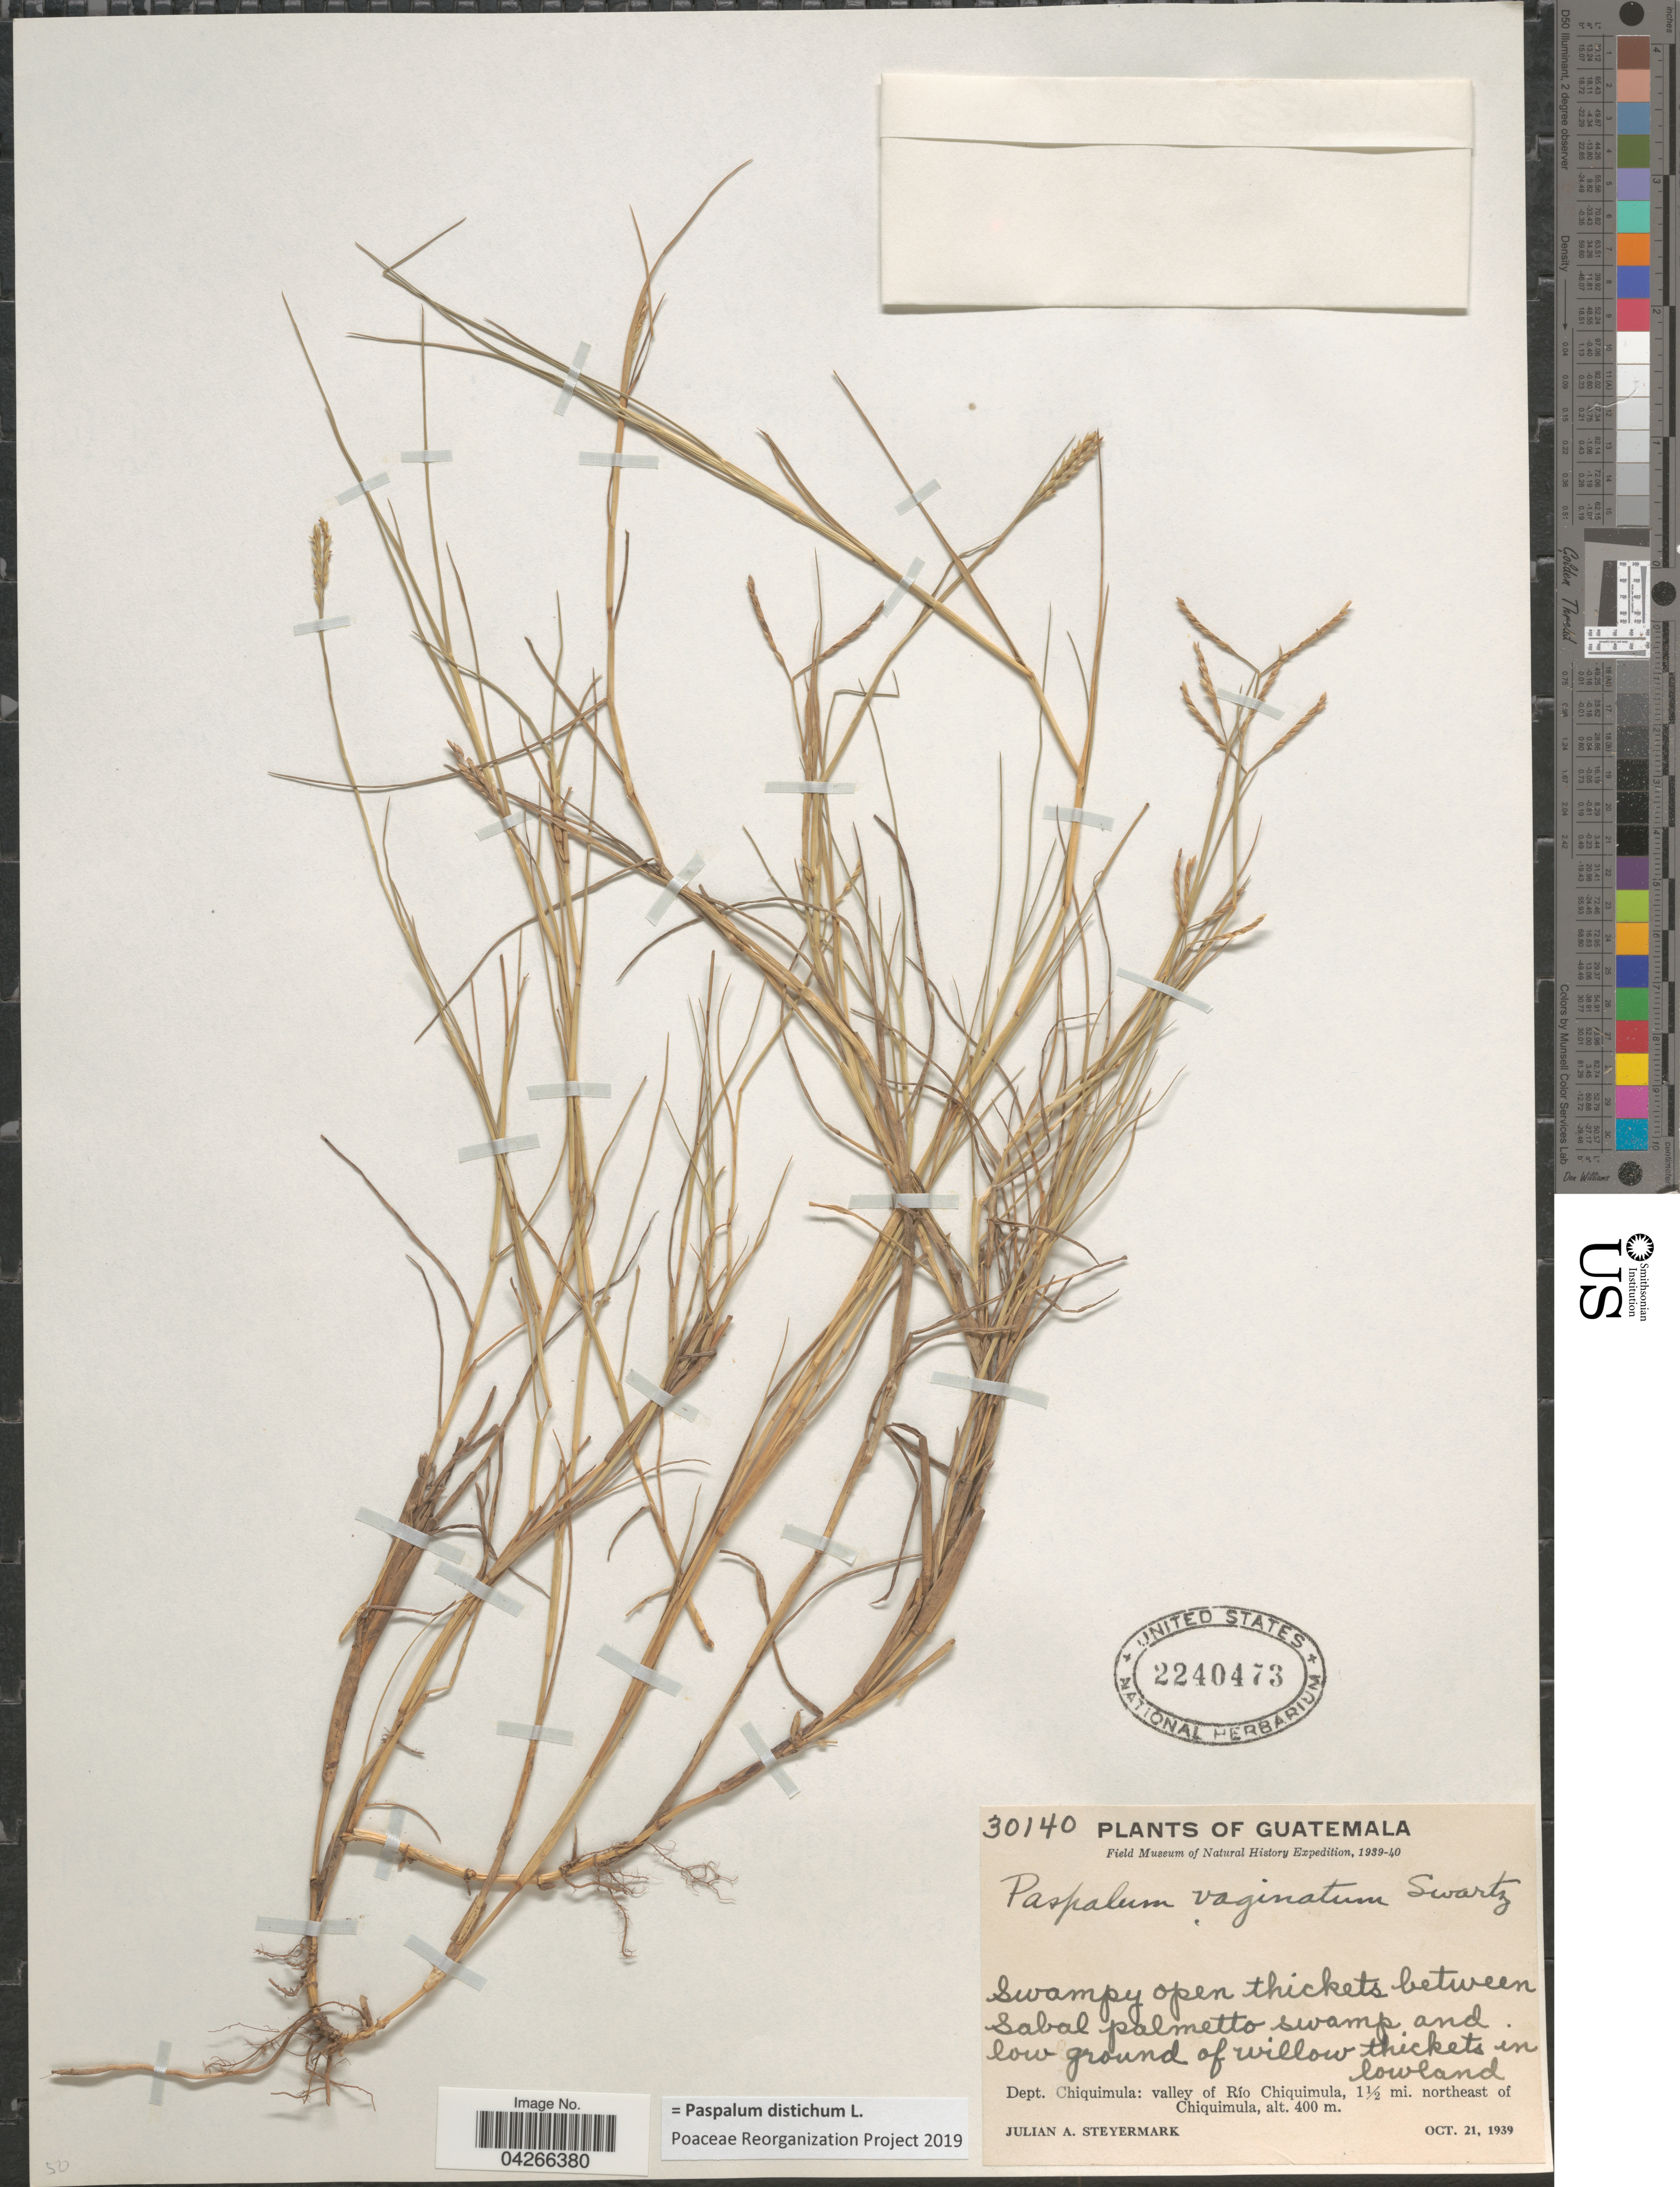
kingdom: Plantae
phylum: Tracheophyta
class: Liliopsida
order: Poales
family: Poaceae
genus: Paspalum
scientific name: Paspalum distichum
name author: L.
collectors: J. Steyermark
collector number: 30140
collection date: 1939-10-21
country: Guatemala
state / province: Chiquimula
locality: Field Museum of Natural History Expedition, 1939-40. Swampy open thickets between Sabal palmetto swamp and low ground of willow thickets in lowland. Dept. Chiquimula: valley of Río Chiquimula, 1½ mi. northeast of Chiquimula.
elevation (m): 400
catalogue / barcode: US 2240473